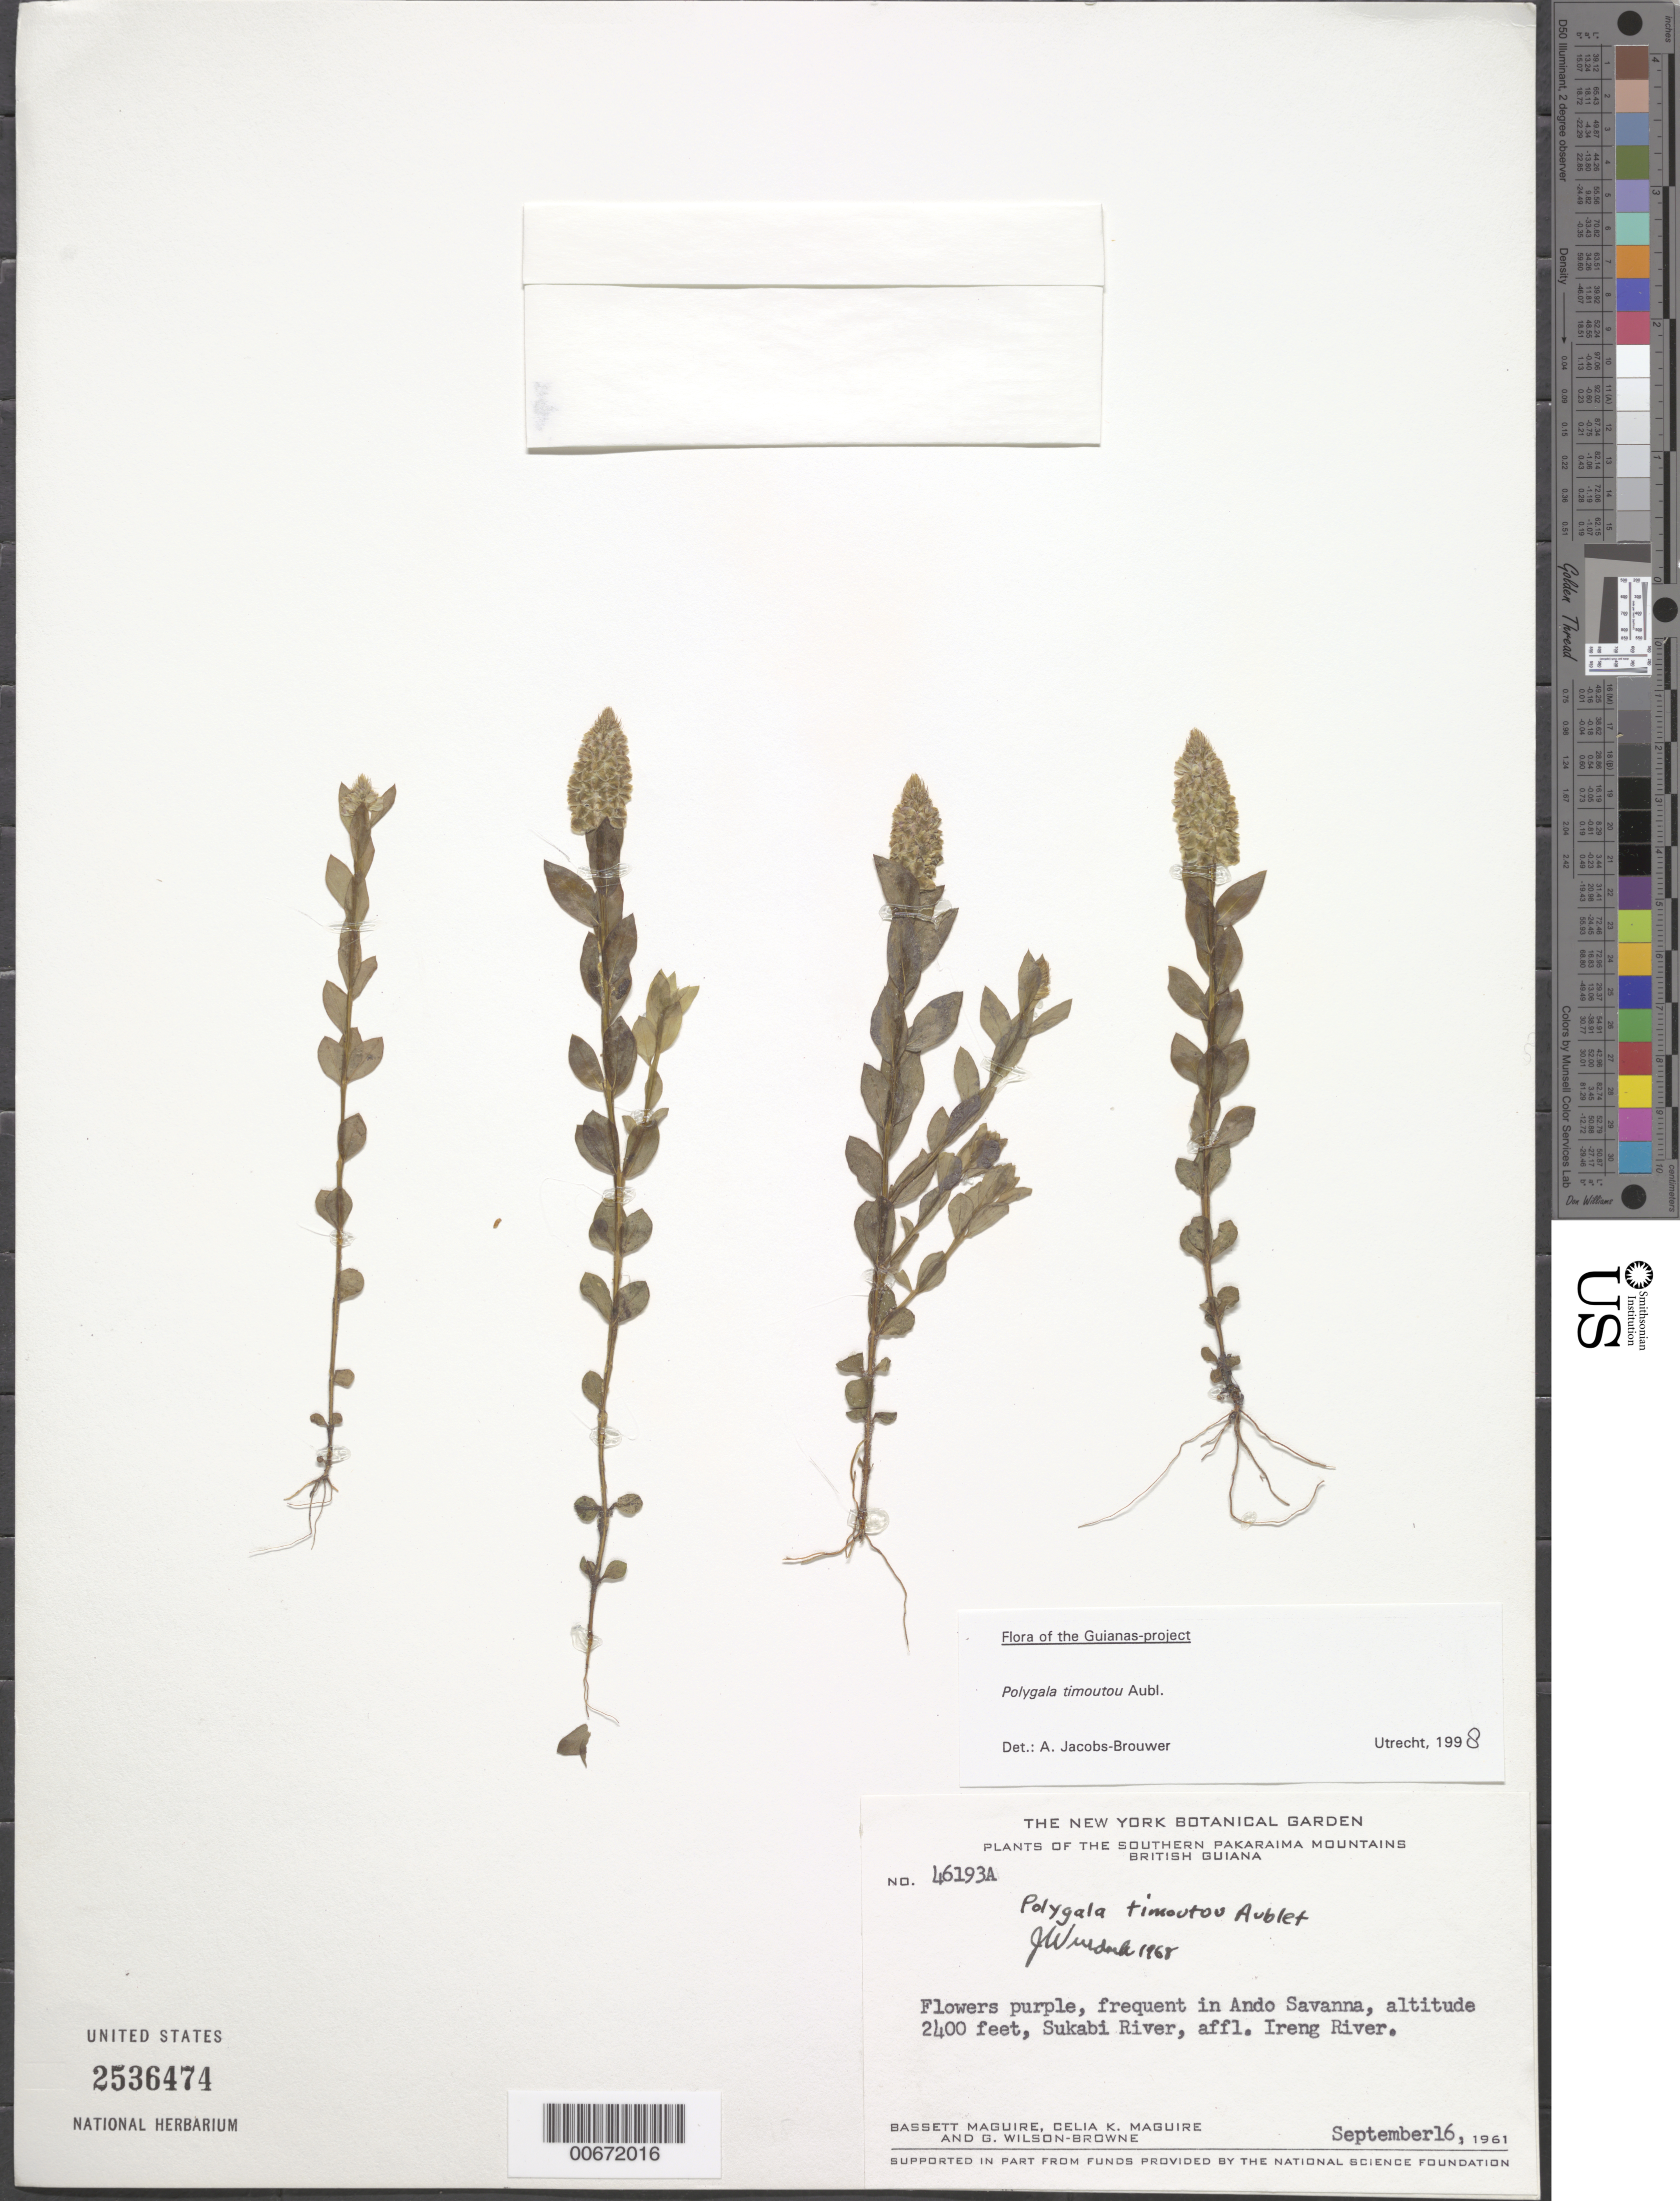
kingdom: Plantae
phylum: Tracheophyta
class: Magnoliopsida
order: Fabales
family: Polygalaceae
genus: Polygala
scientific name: Polygala timoutou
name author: Aubl.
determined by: Jacobs-Brouwer, A.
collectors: B. Maguire, C. K. Maguire & G. Wilson-Browne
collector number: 46193 A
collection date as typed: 16-Sep-61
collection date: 1961-09-16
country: Guyana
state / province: Potaro-Siparuni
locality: Pakaraima Mts., Ando Savanna, Sukabi River, affl. Ireng River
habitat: Savanna, in Ando savanna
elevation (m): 732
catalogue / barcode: US 2536474